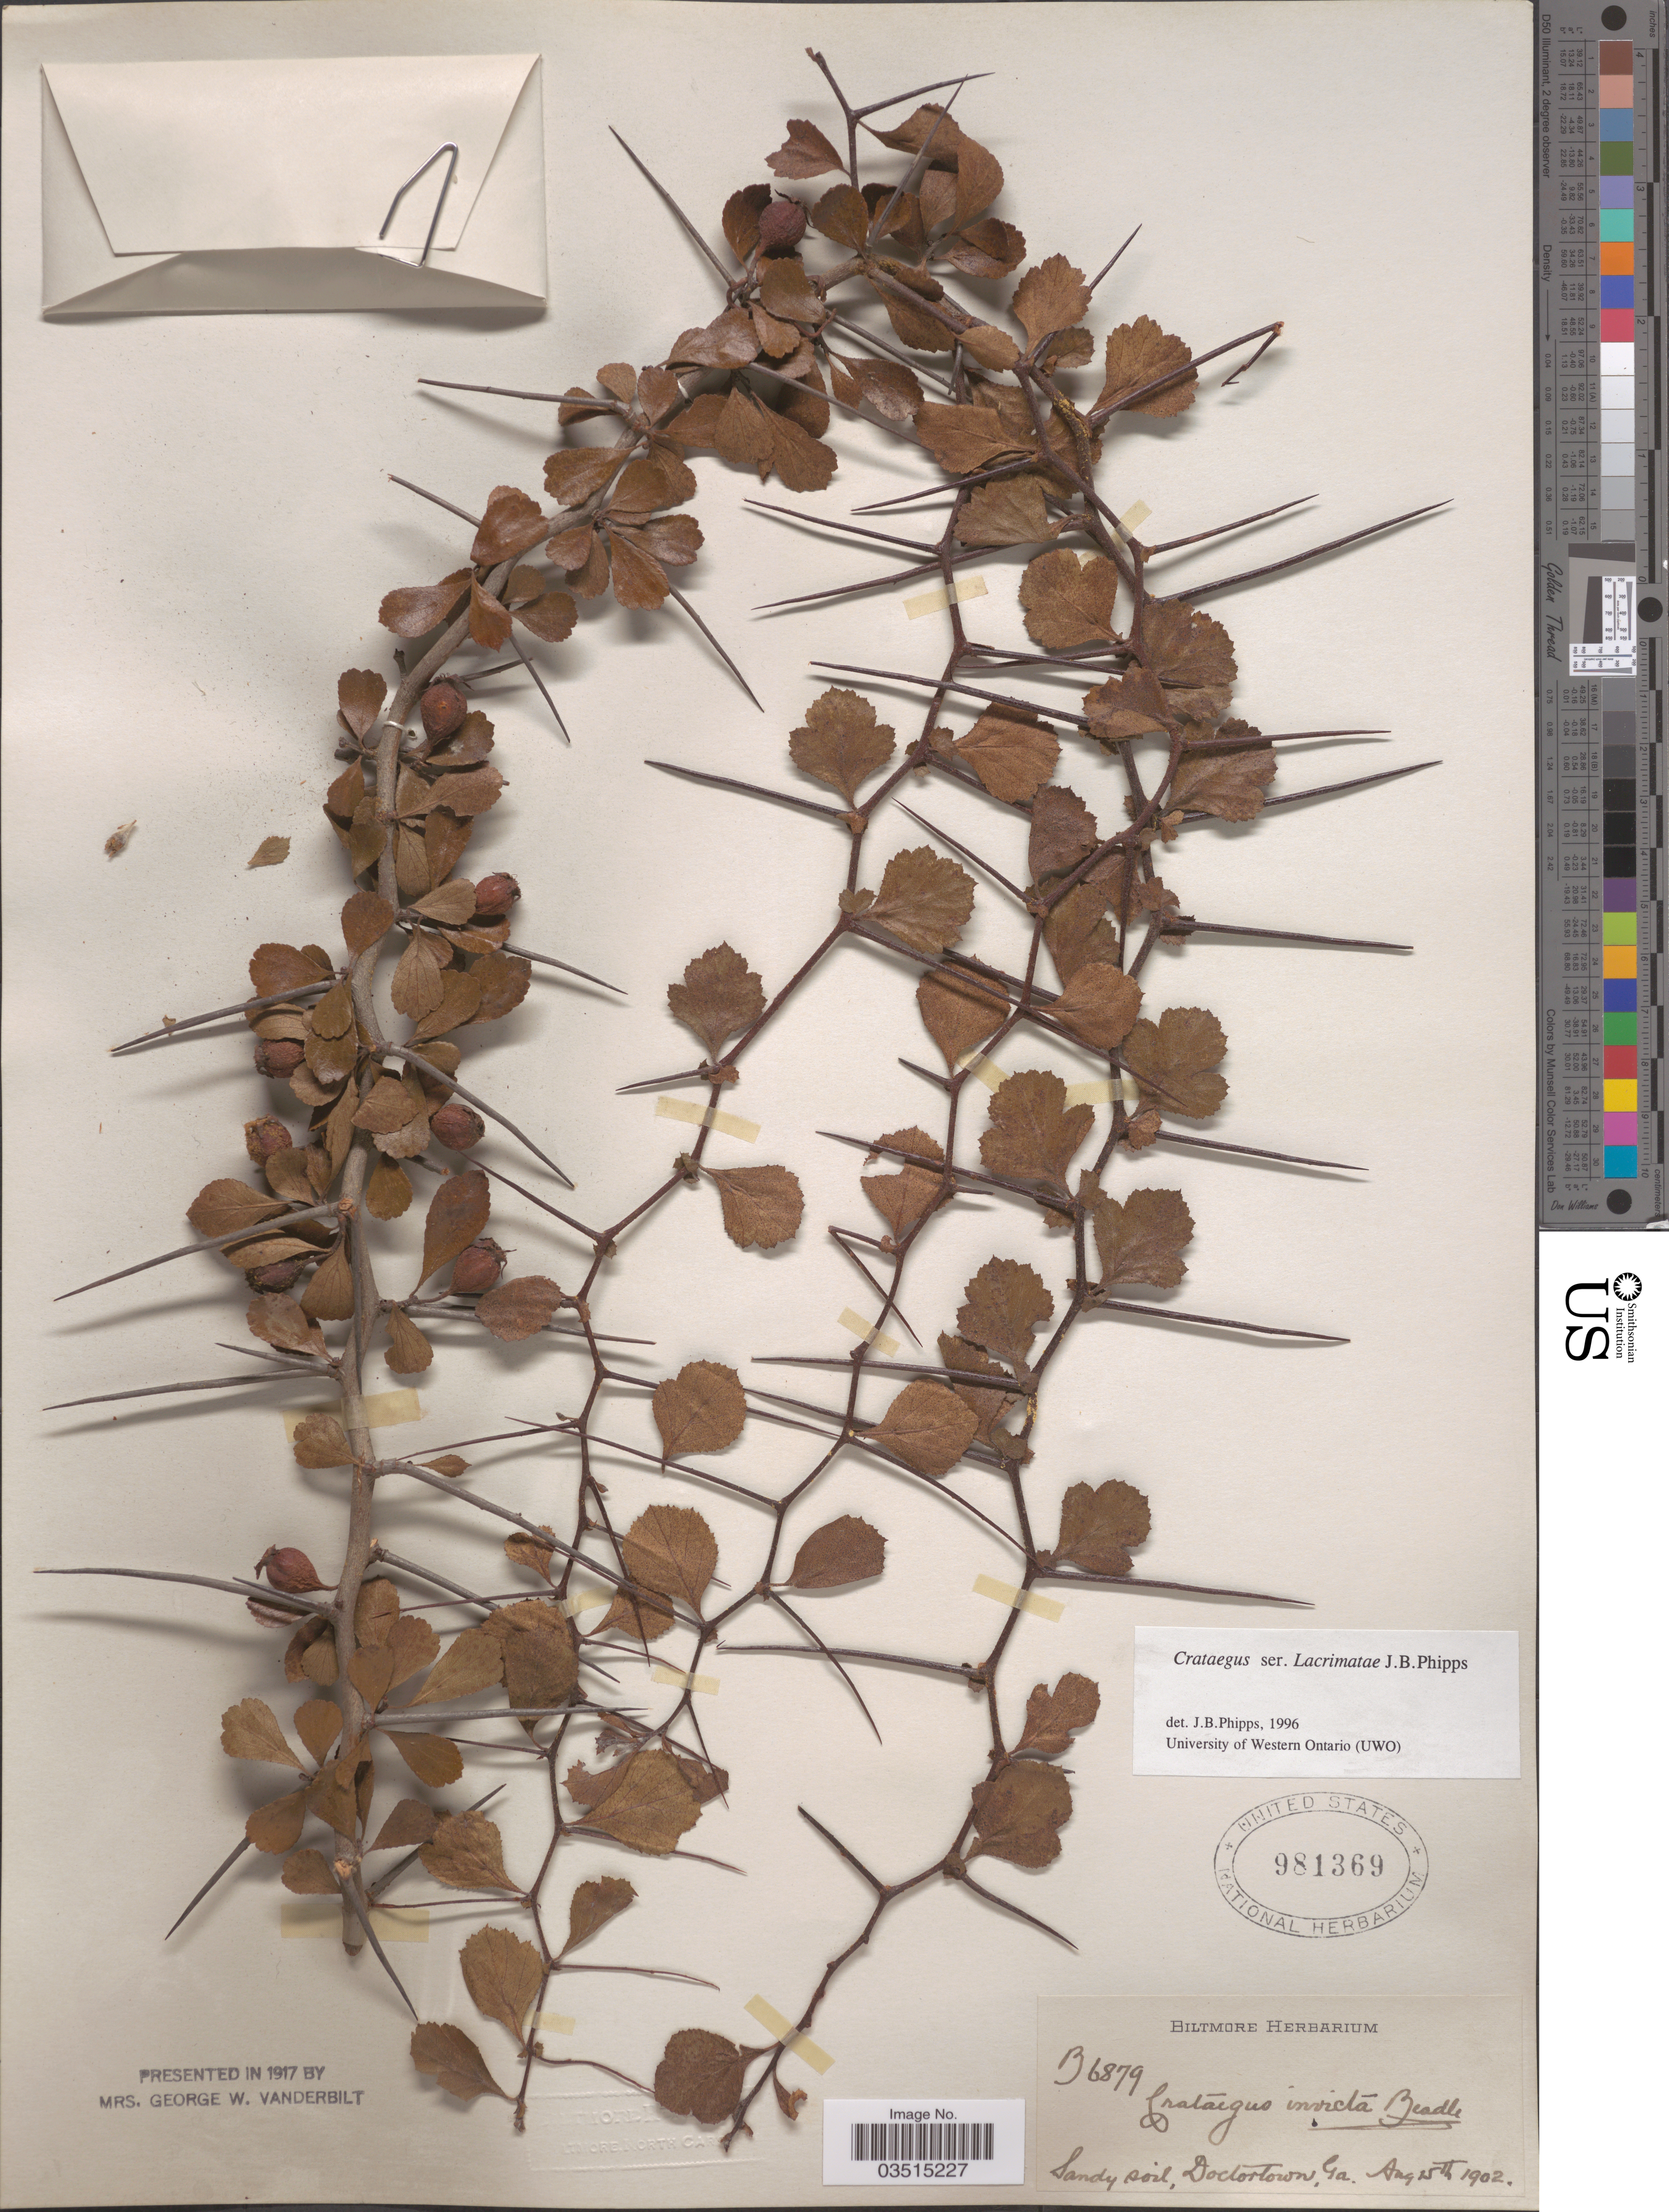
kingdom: Plantae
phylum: Tracheophyta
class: Magnoliopsida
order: Rosales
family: Rosaceae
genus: Crataegus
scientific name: Crataegus invicta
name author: Beadle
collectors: ex herb. Biltmore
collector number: B6879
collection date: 1902-08-25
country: United States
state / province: Georgia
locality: Doctortown.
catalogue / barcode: US 981369